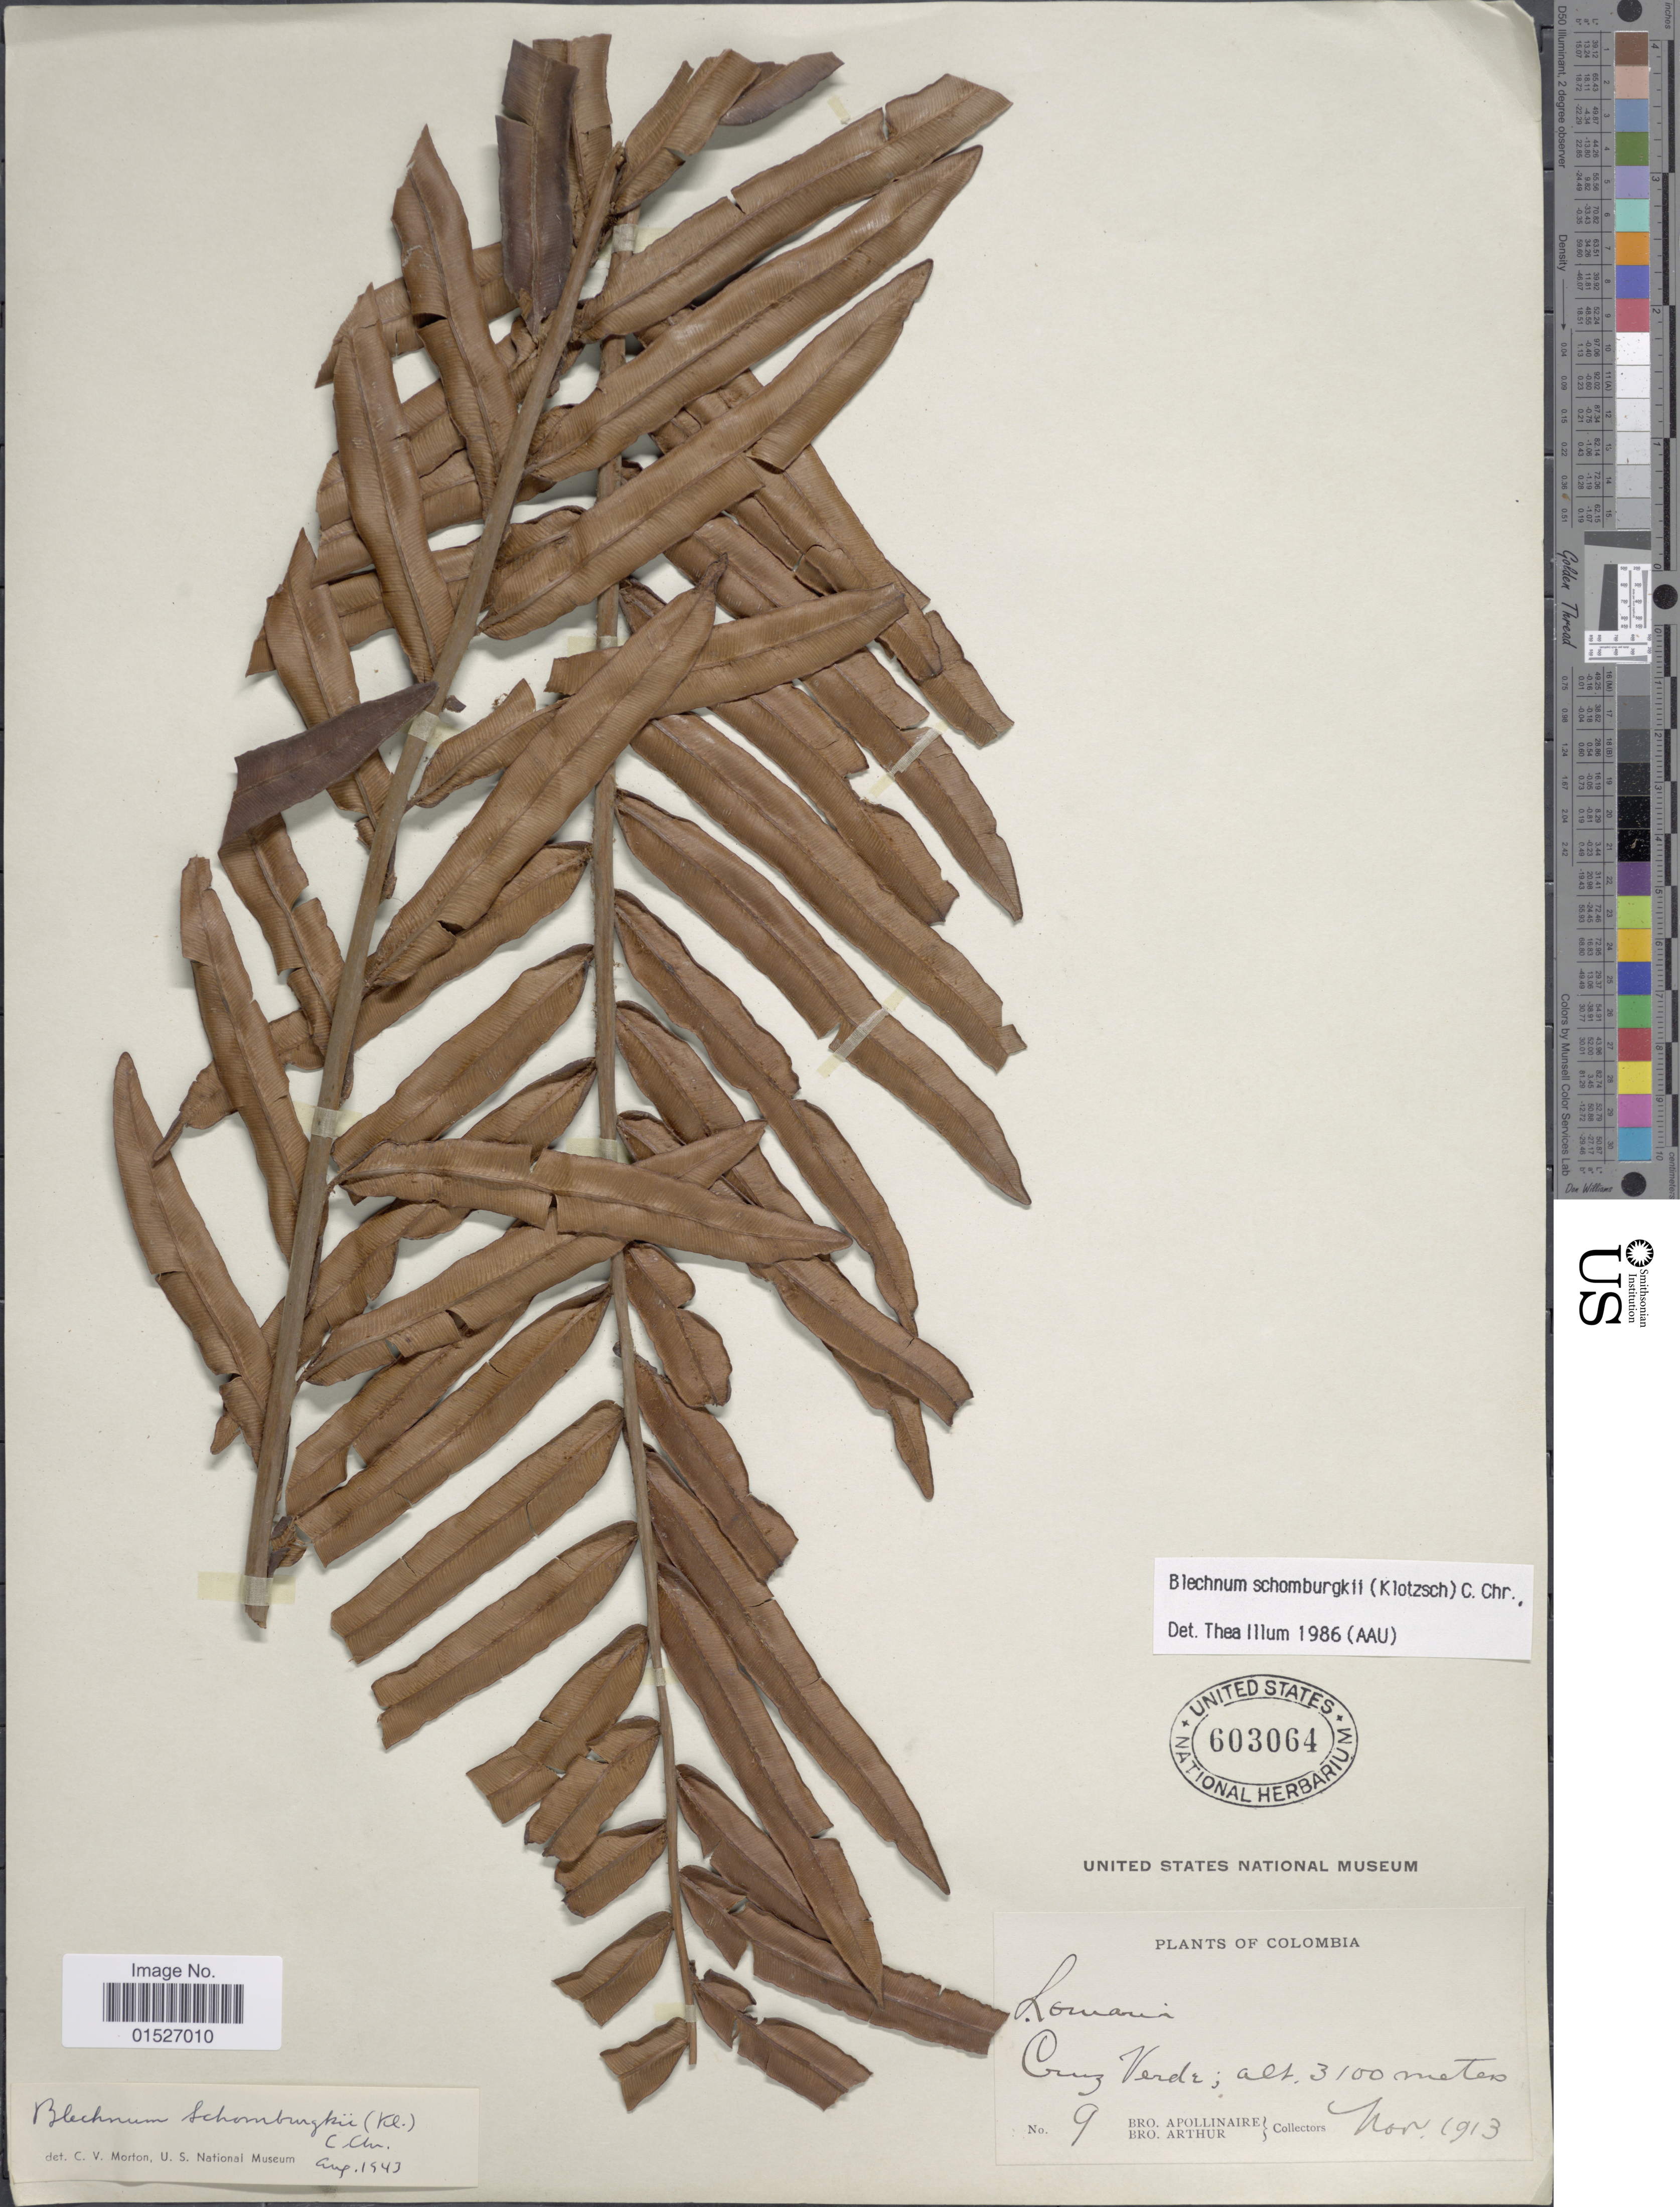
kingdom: Plantae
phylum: Tracheophyta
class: Polypodiopsida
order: Polypodiales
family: Blechnaceae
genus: Blechnum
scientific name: Blechnum schomburgkii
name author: (Klotzsch) C. Chr.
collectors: Bro. Apollinaire & Bro. Arthur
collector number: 9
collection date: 1913-11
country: Colombia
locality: Cruz Verde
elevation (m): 3100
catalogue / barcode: US 603064